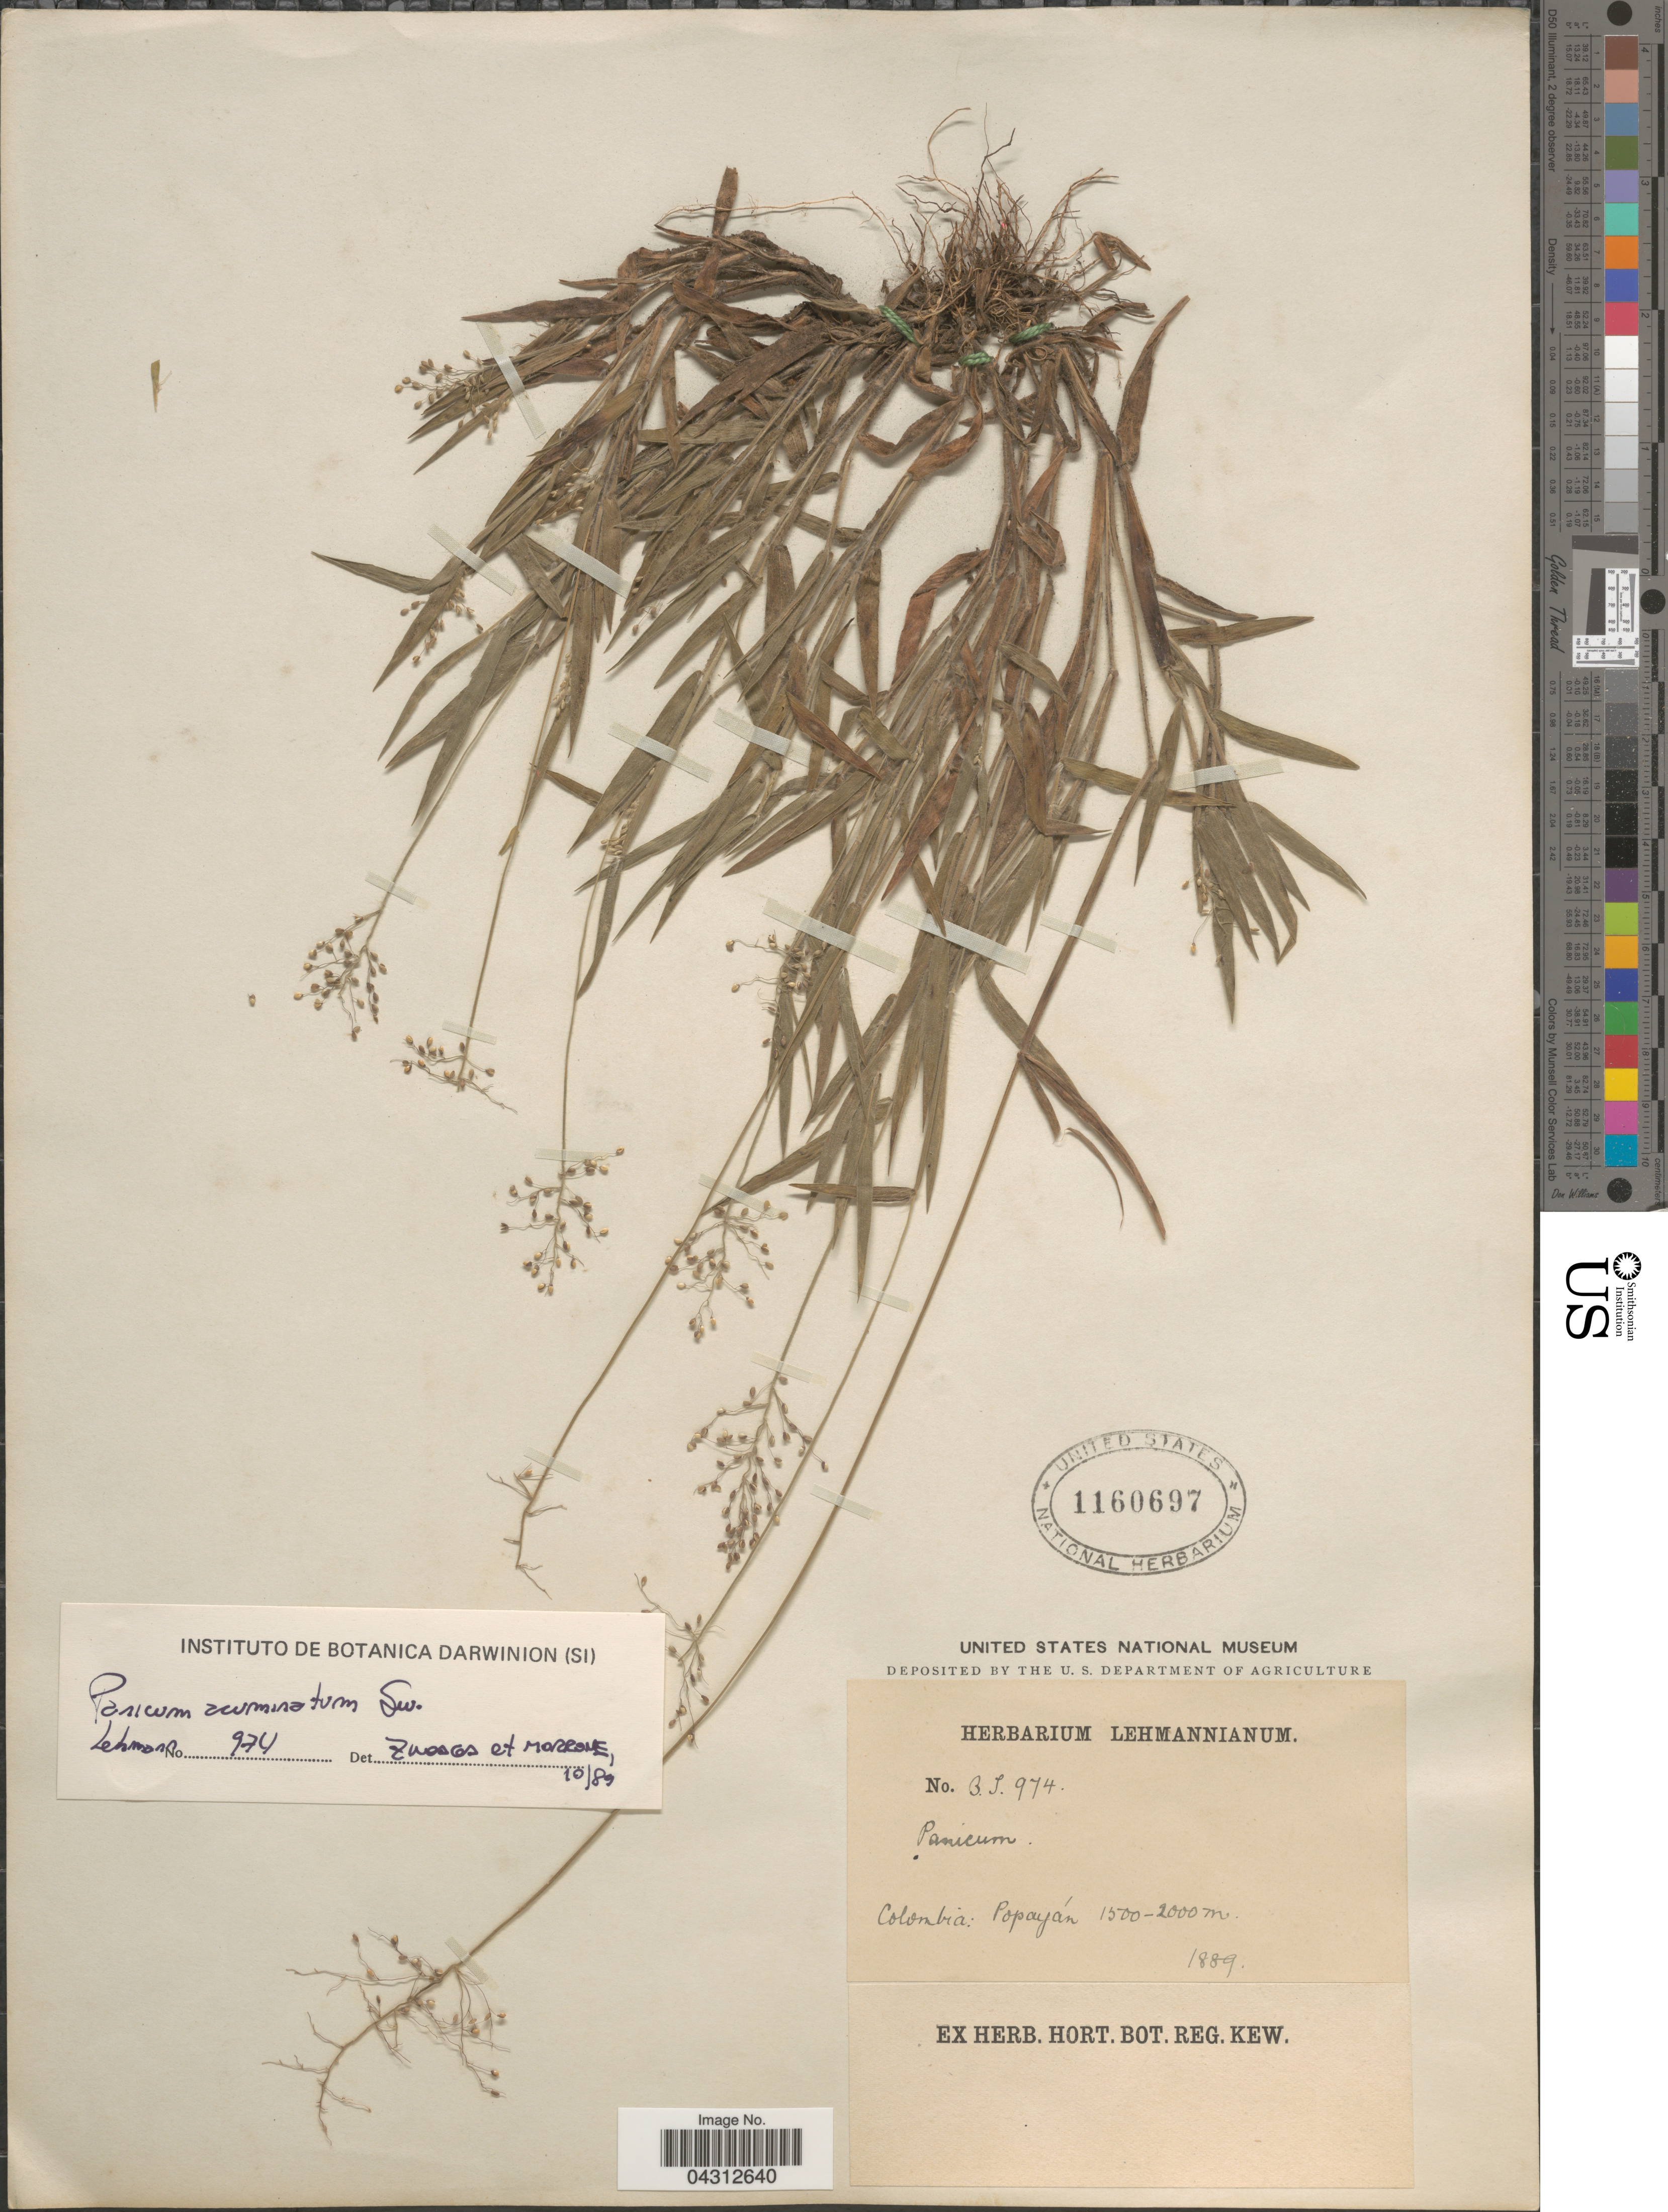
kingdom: Plantae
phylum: Tracheophyta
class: Liliopsida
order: Poales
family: Poaceae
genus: Panicum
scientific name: Panicum acuminatum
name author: Sw.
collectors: ex herb. Lehmannianum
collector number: B.J.974*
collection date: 1889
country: Colombia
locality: Popayán.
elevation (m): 1500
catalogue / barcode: US 1160697